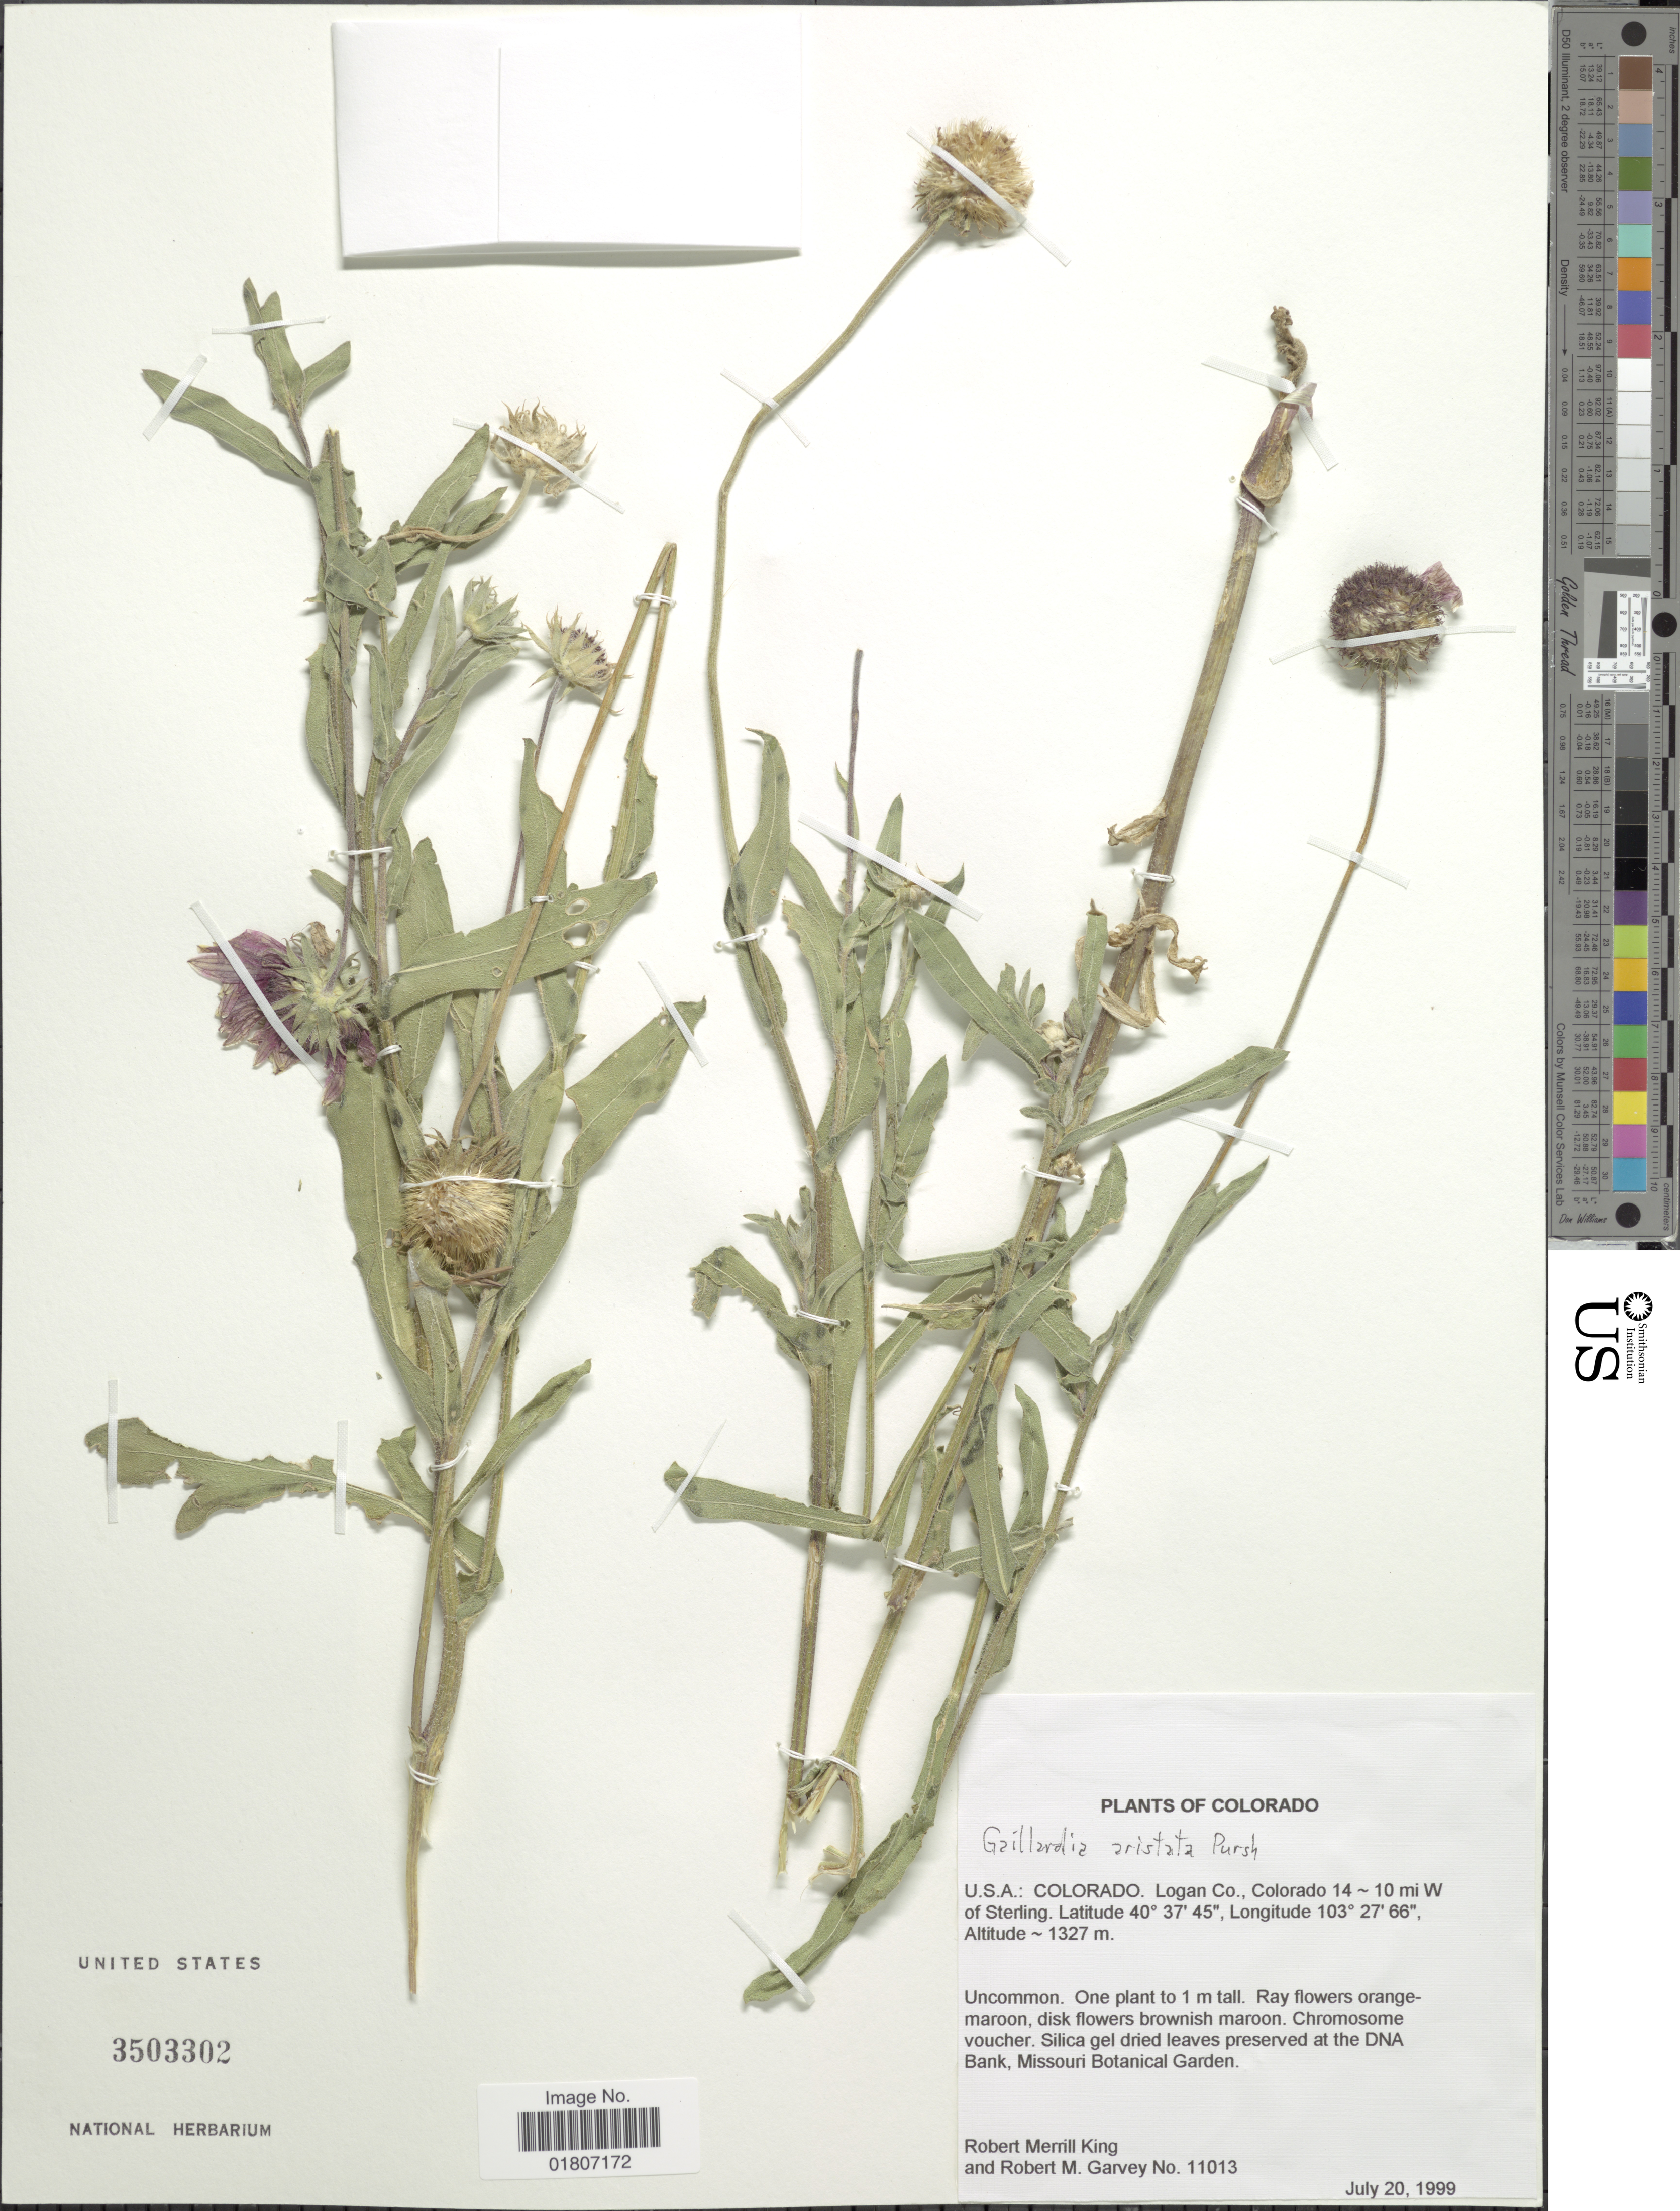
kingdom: Plantae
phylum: Tracheophyta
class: Magnoliopsida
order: Asterales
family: Asteraceae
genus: Gaillardia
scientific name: Gaillardia aristata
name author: Pursh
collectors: R. M. King & R. Garvey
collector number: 11013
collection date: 1999-07-20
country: United States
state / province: Colorado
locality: Logan Co., Colorado 14 10 mi W of Sterling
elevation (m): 1327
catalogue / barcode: US 3503302